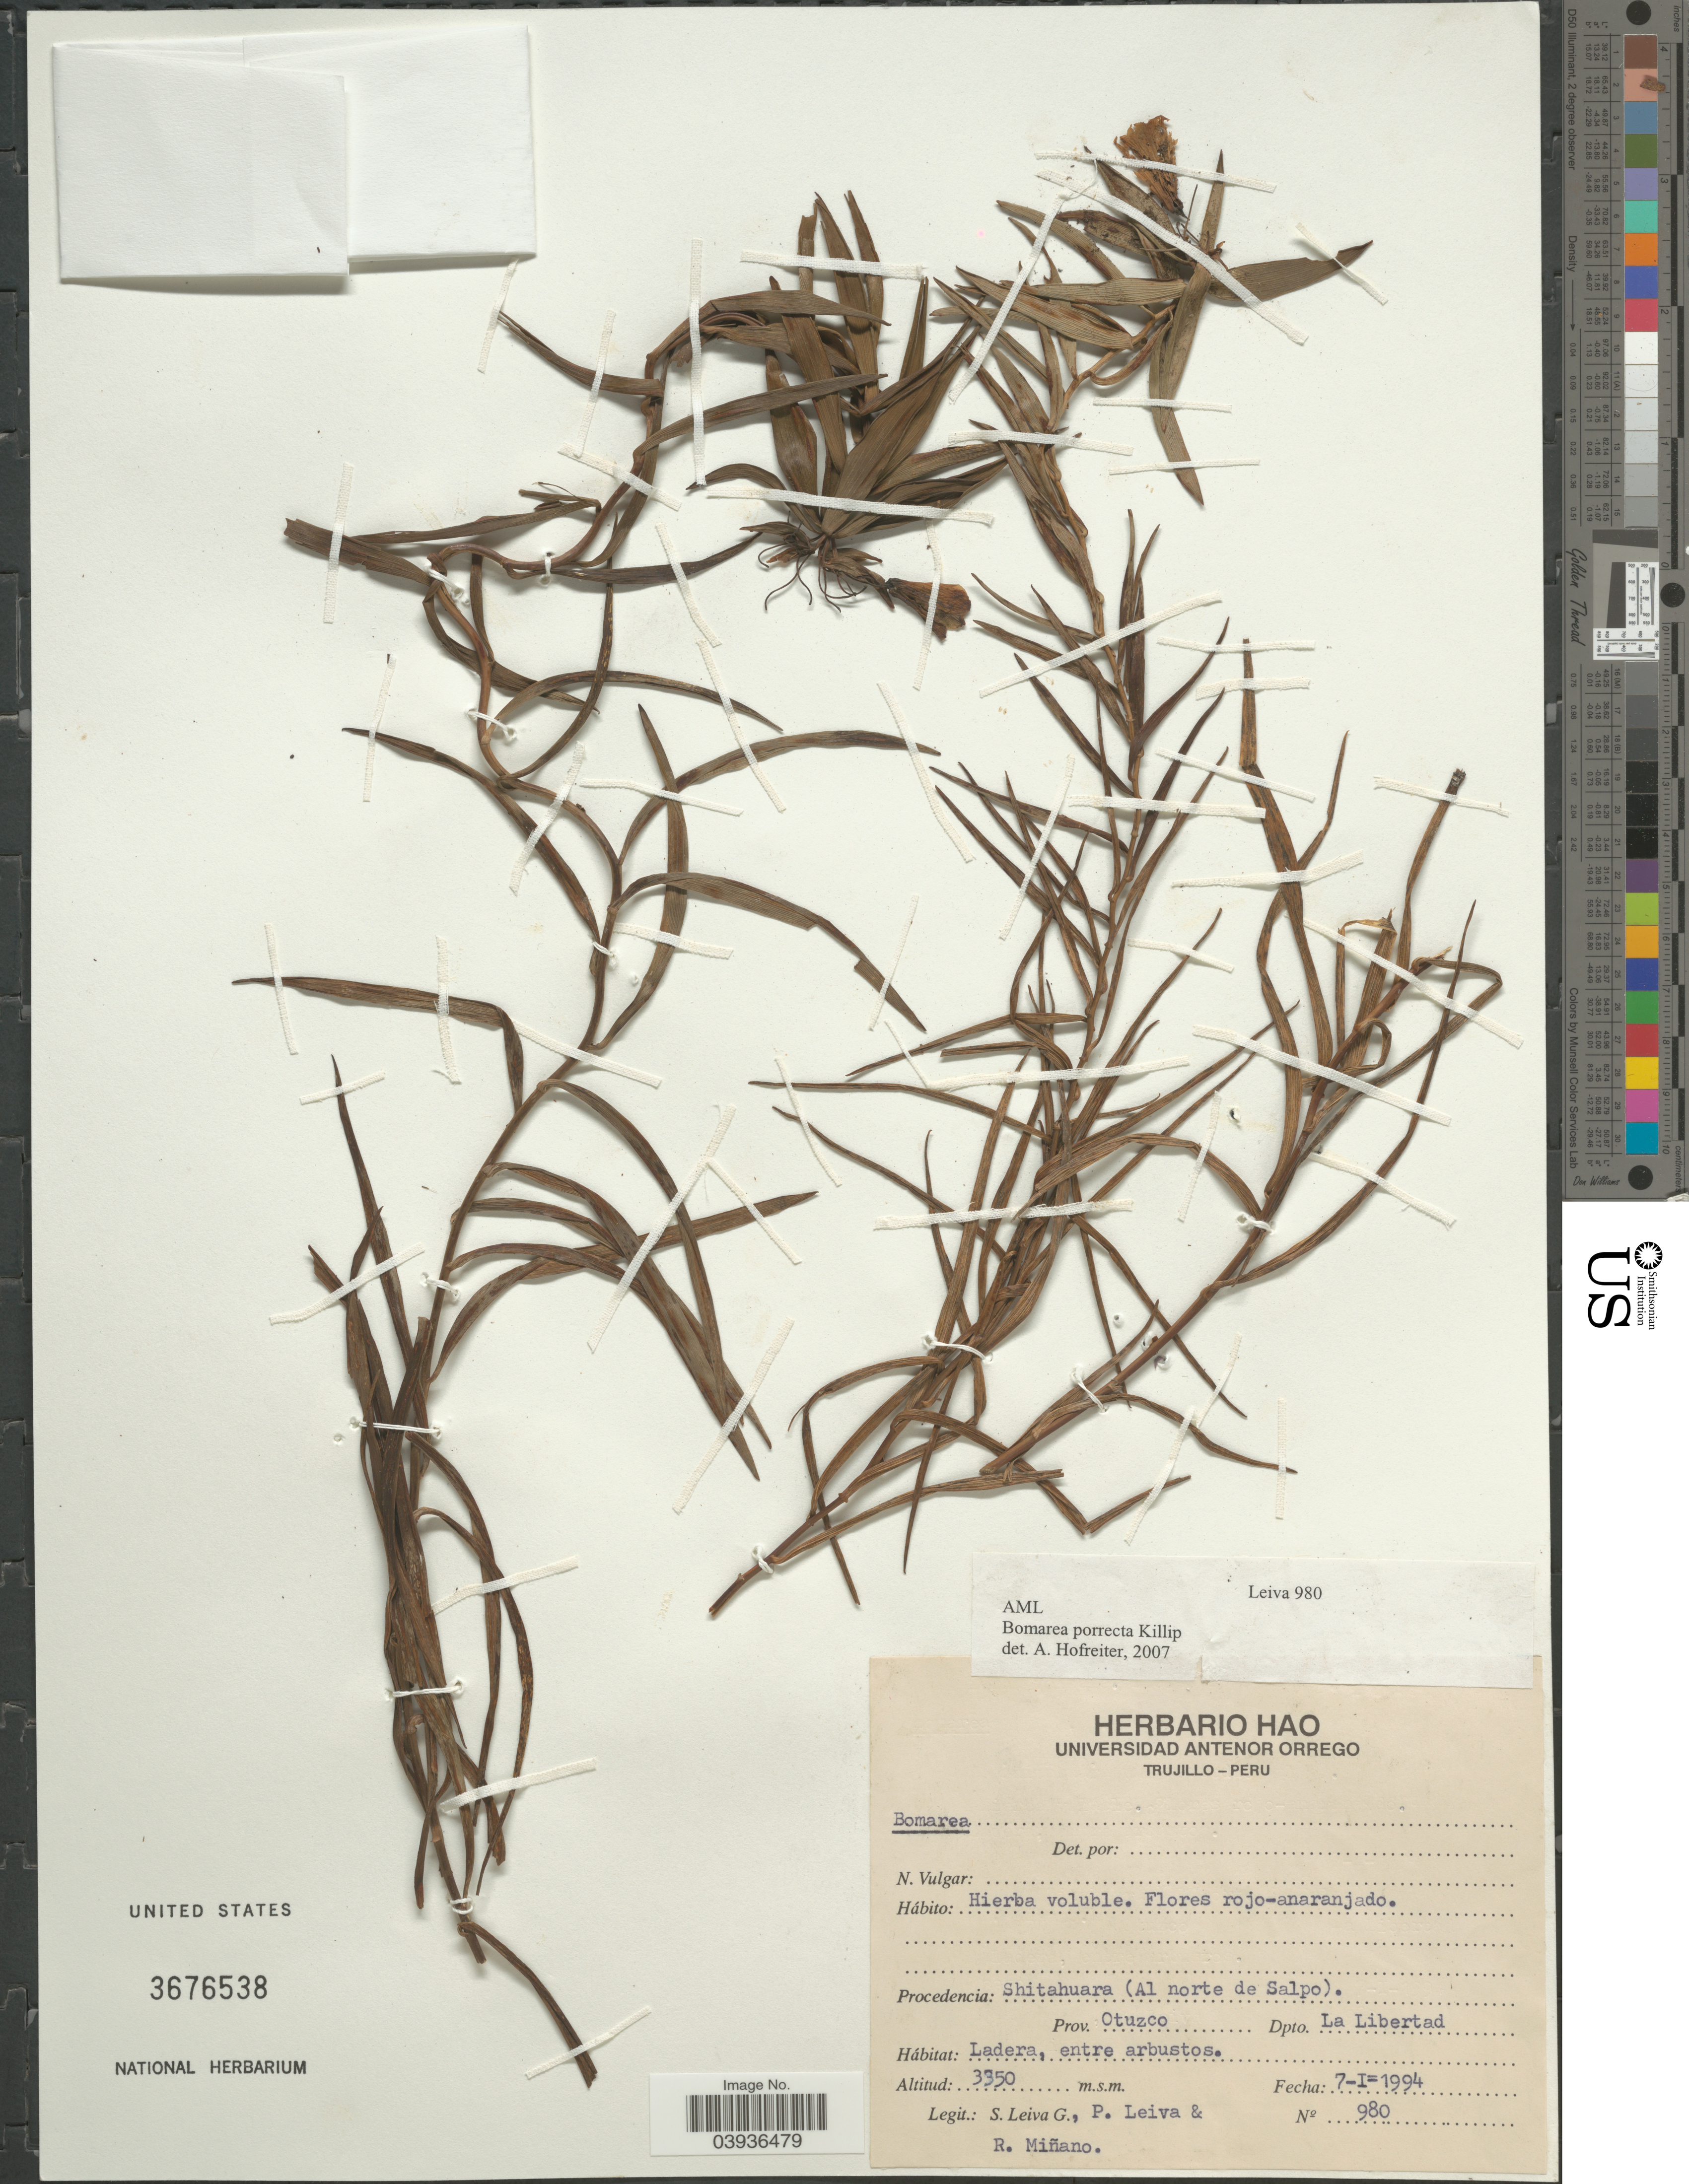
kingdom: Plantae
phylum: Tracheophyta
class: Liliopsida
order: Liliales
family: Alstroemeriaceae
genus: Bomarea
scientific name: Bomarea porrecta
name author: Killip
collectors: S. Leiva G., P. Leiva & R. Minano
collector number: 980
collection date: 1994-01-07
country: Peru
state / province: La Libertad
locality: Shitahuara (Al norte de Salpo). Prov. Otuzco. Dpto. La Libertad.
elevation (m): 3350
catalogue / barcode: US 3676538